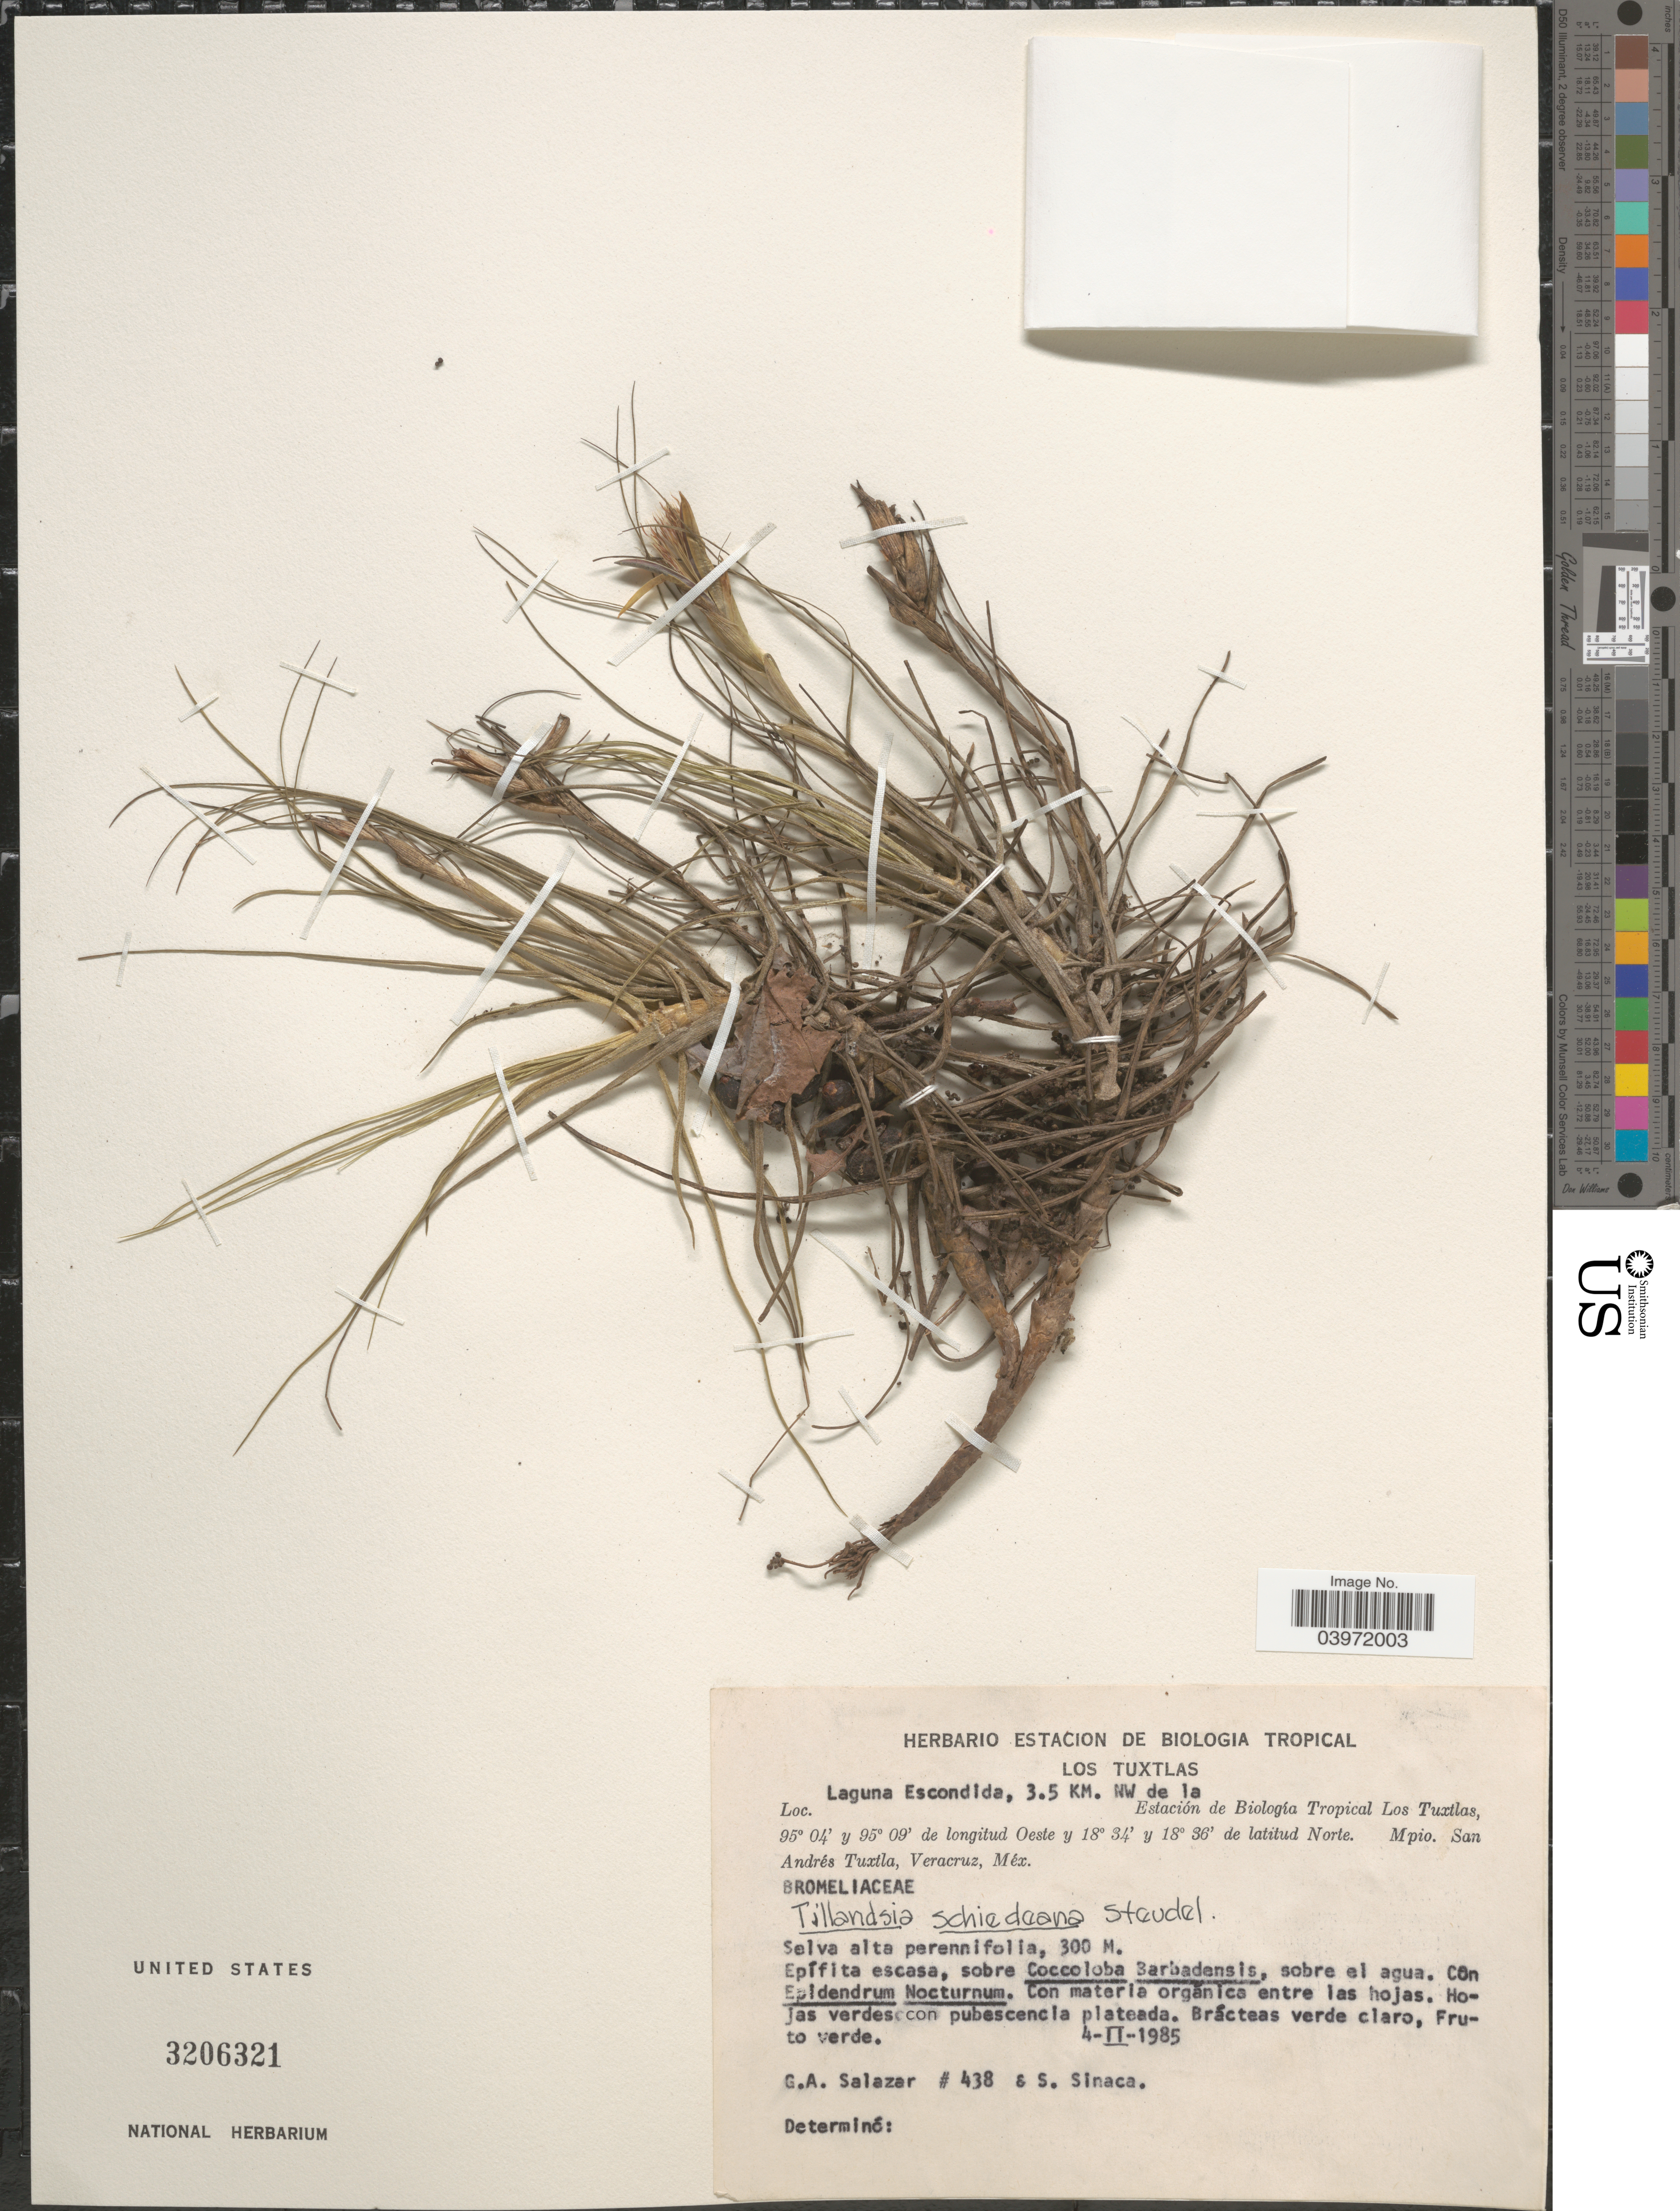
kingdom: Plantae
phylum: Tracheophyta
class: Liliopsida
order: Poales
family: Bromeliaceae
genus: Tillandsia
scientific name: Tillandsia schiedeana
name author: Steud.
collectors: G. A. Salazar & S. Sinaca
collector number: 438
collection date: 1985-02-04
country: Mexico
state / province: Veracruz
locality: Laguna Escondida, 3.5 KM. NW de la Estación de Biología Tropical Los Tuxtlas. Mpio. San Andrés Tuxtla, Veracruz.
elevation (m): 300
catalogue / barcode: US 3206321